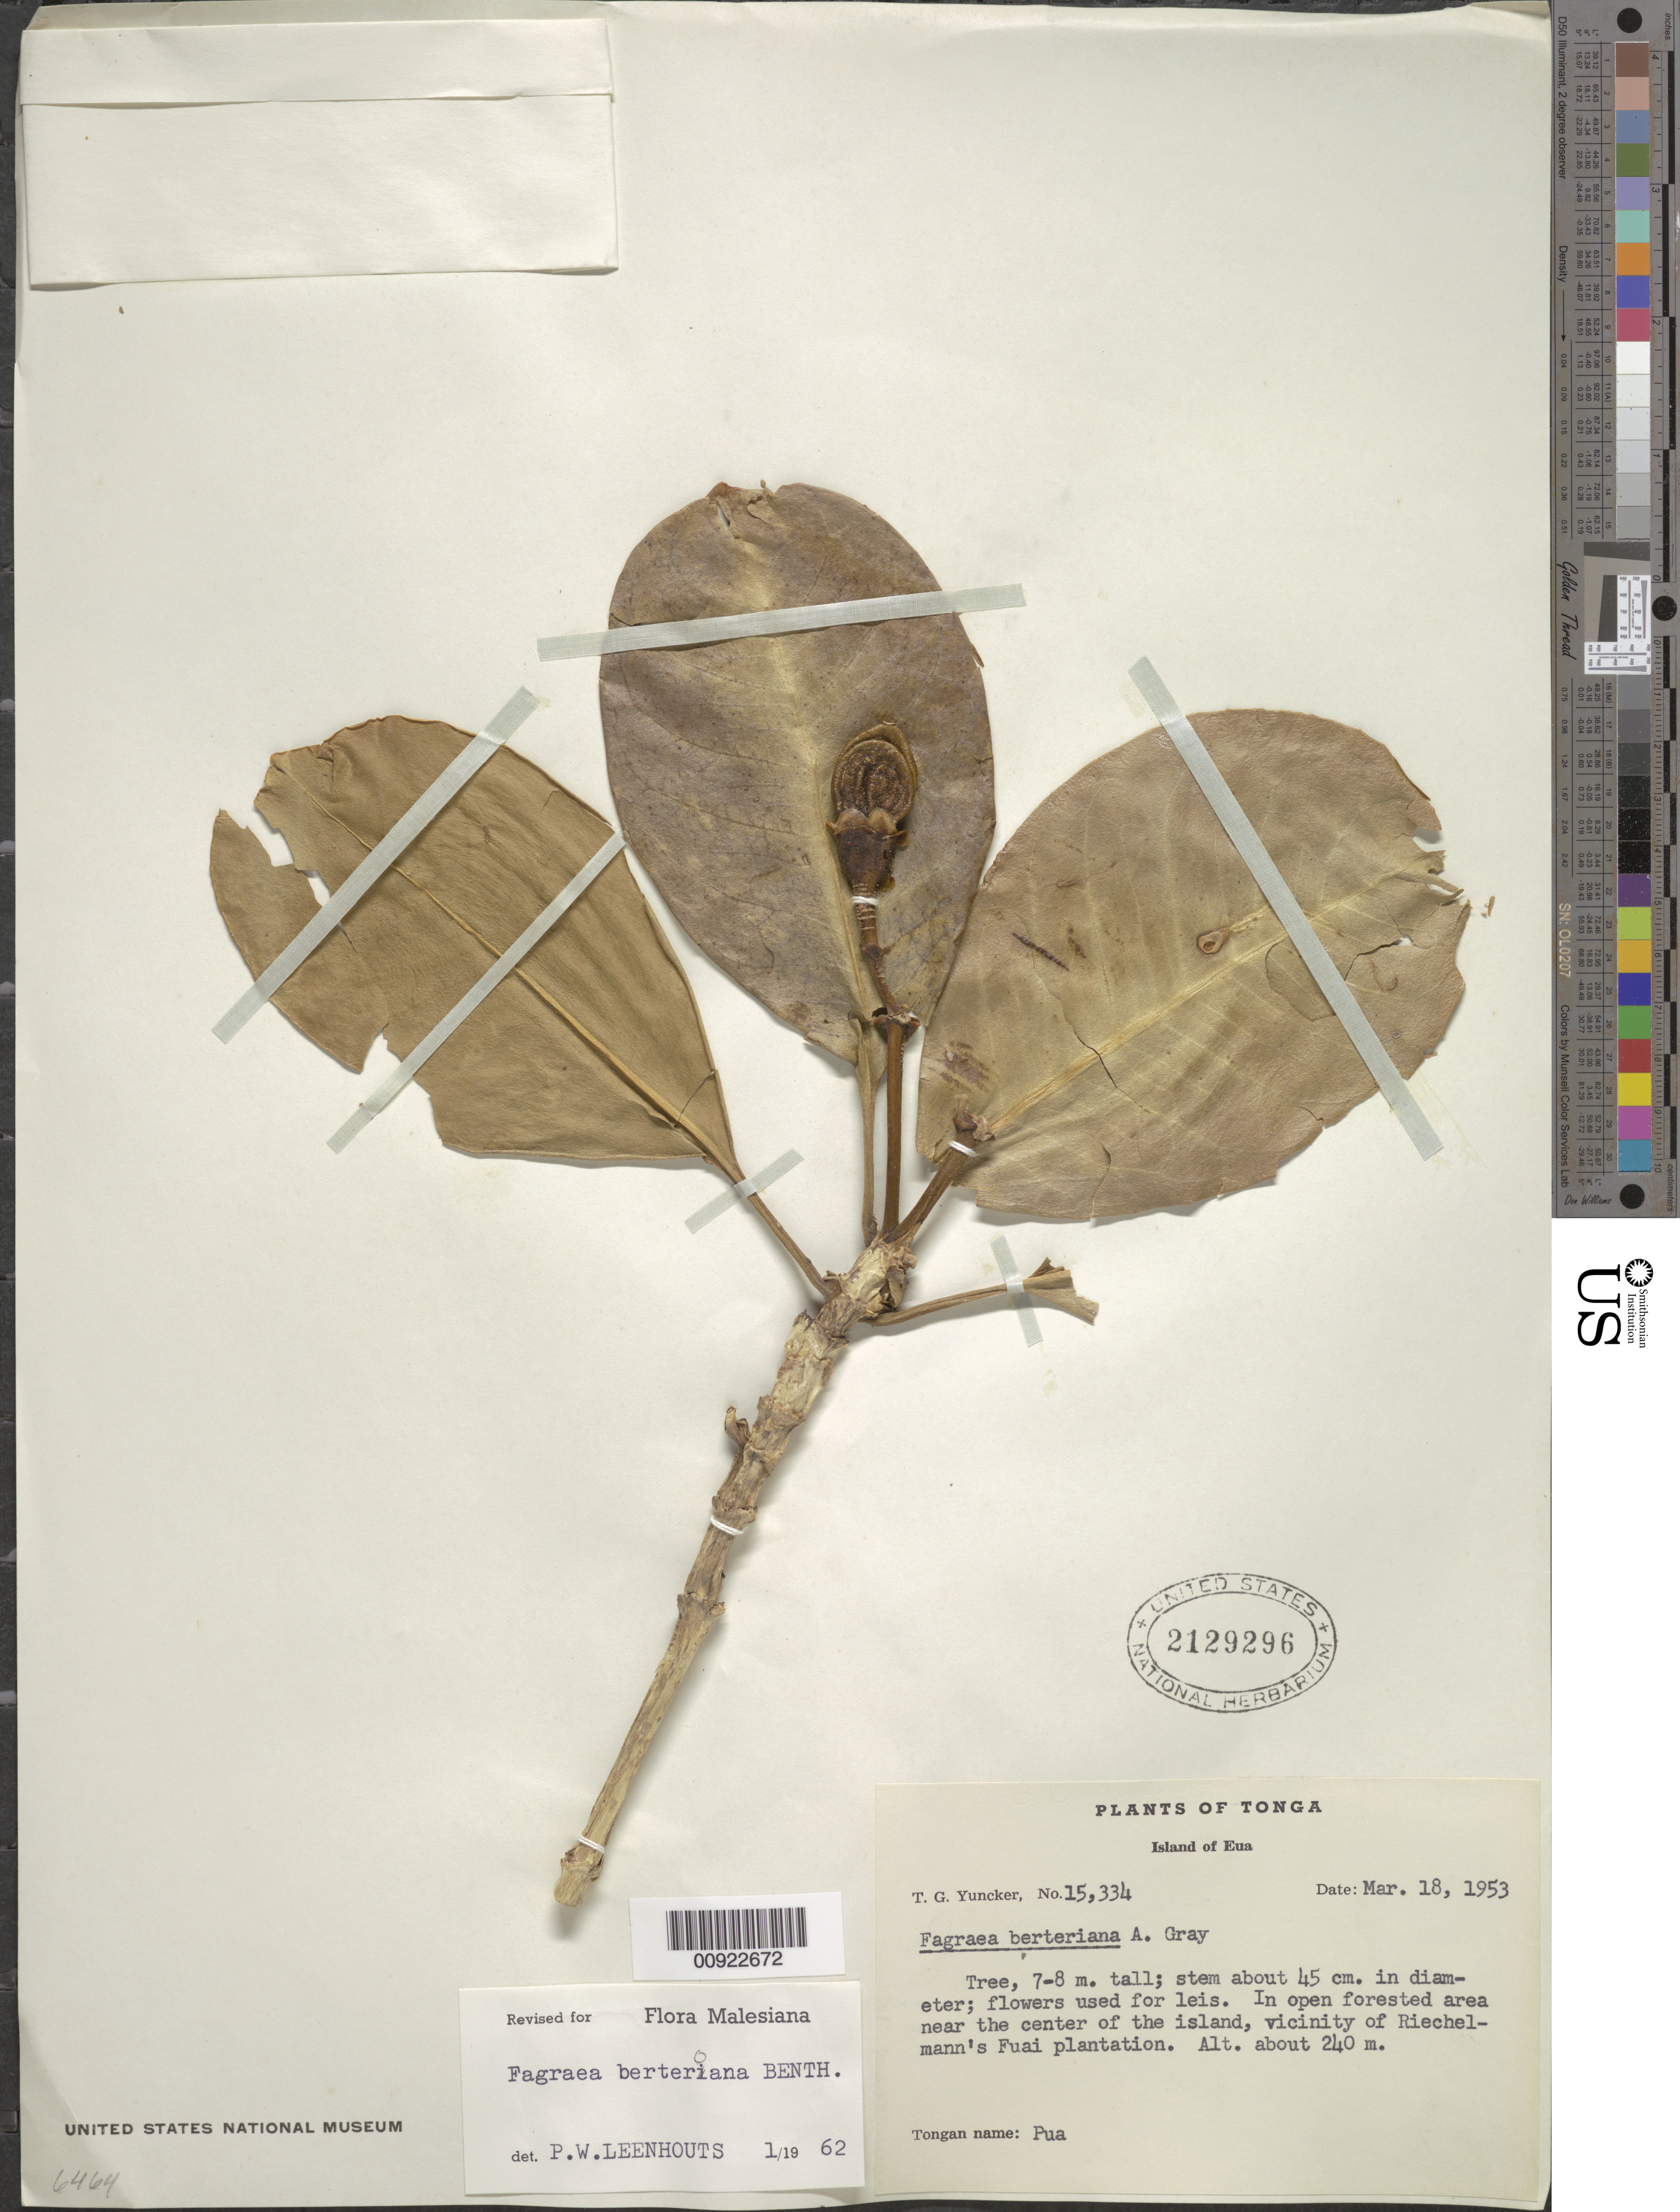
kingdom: Plantae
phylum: Tracheophyta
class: Magnoliopsida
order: Gentianales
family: Gentianaceae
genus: Fagraea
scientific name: Fagraea berteroana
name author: A. Gray ex Benth.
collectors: T. G. Yuncker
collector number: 15334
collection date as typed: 18 Mar 1953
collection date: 1953-03-18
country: Tonga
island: Eua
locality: center of island, vicinity of Riechelmann's Fuai plantation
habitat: open forested area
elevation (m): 240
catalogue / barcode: US 2129296